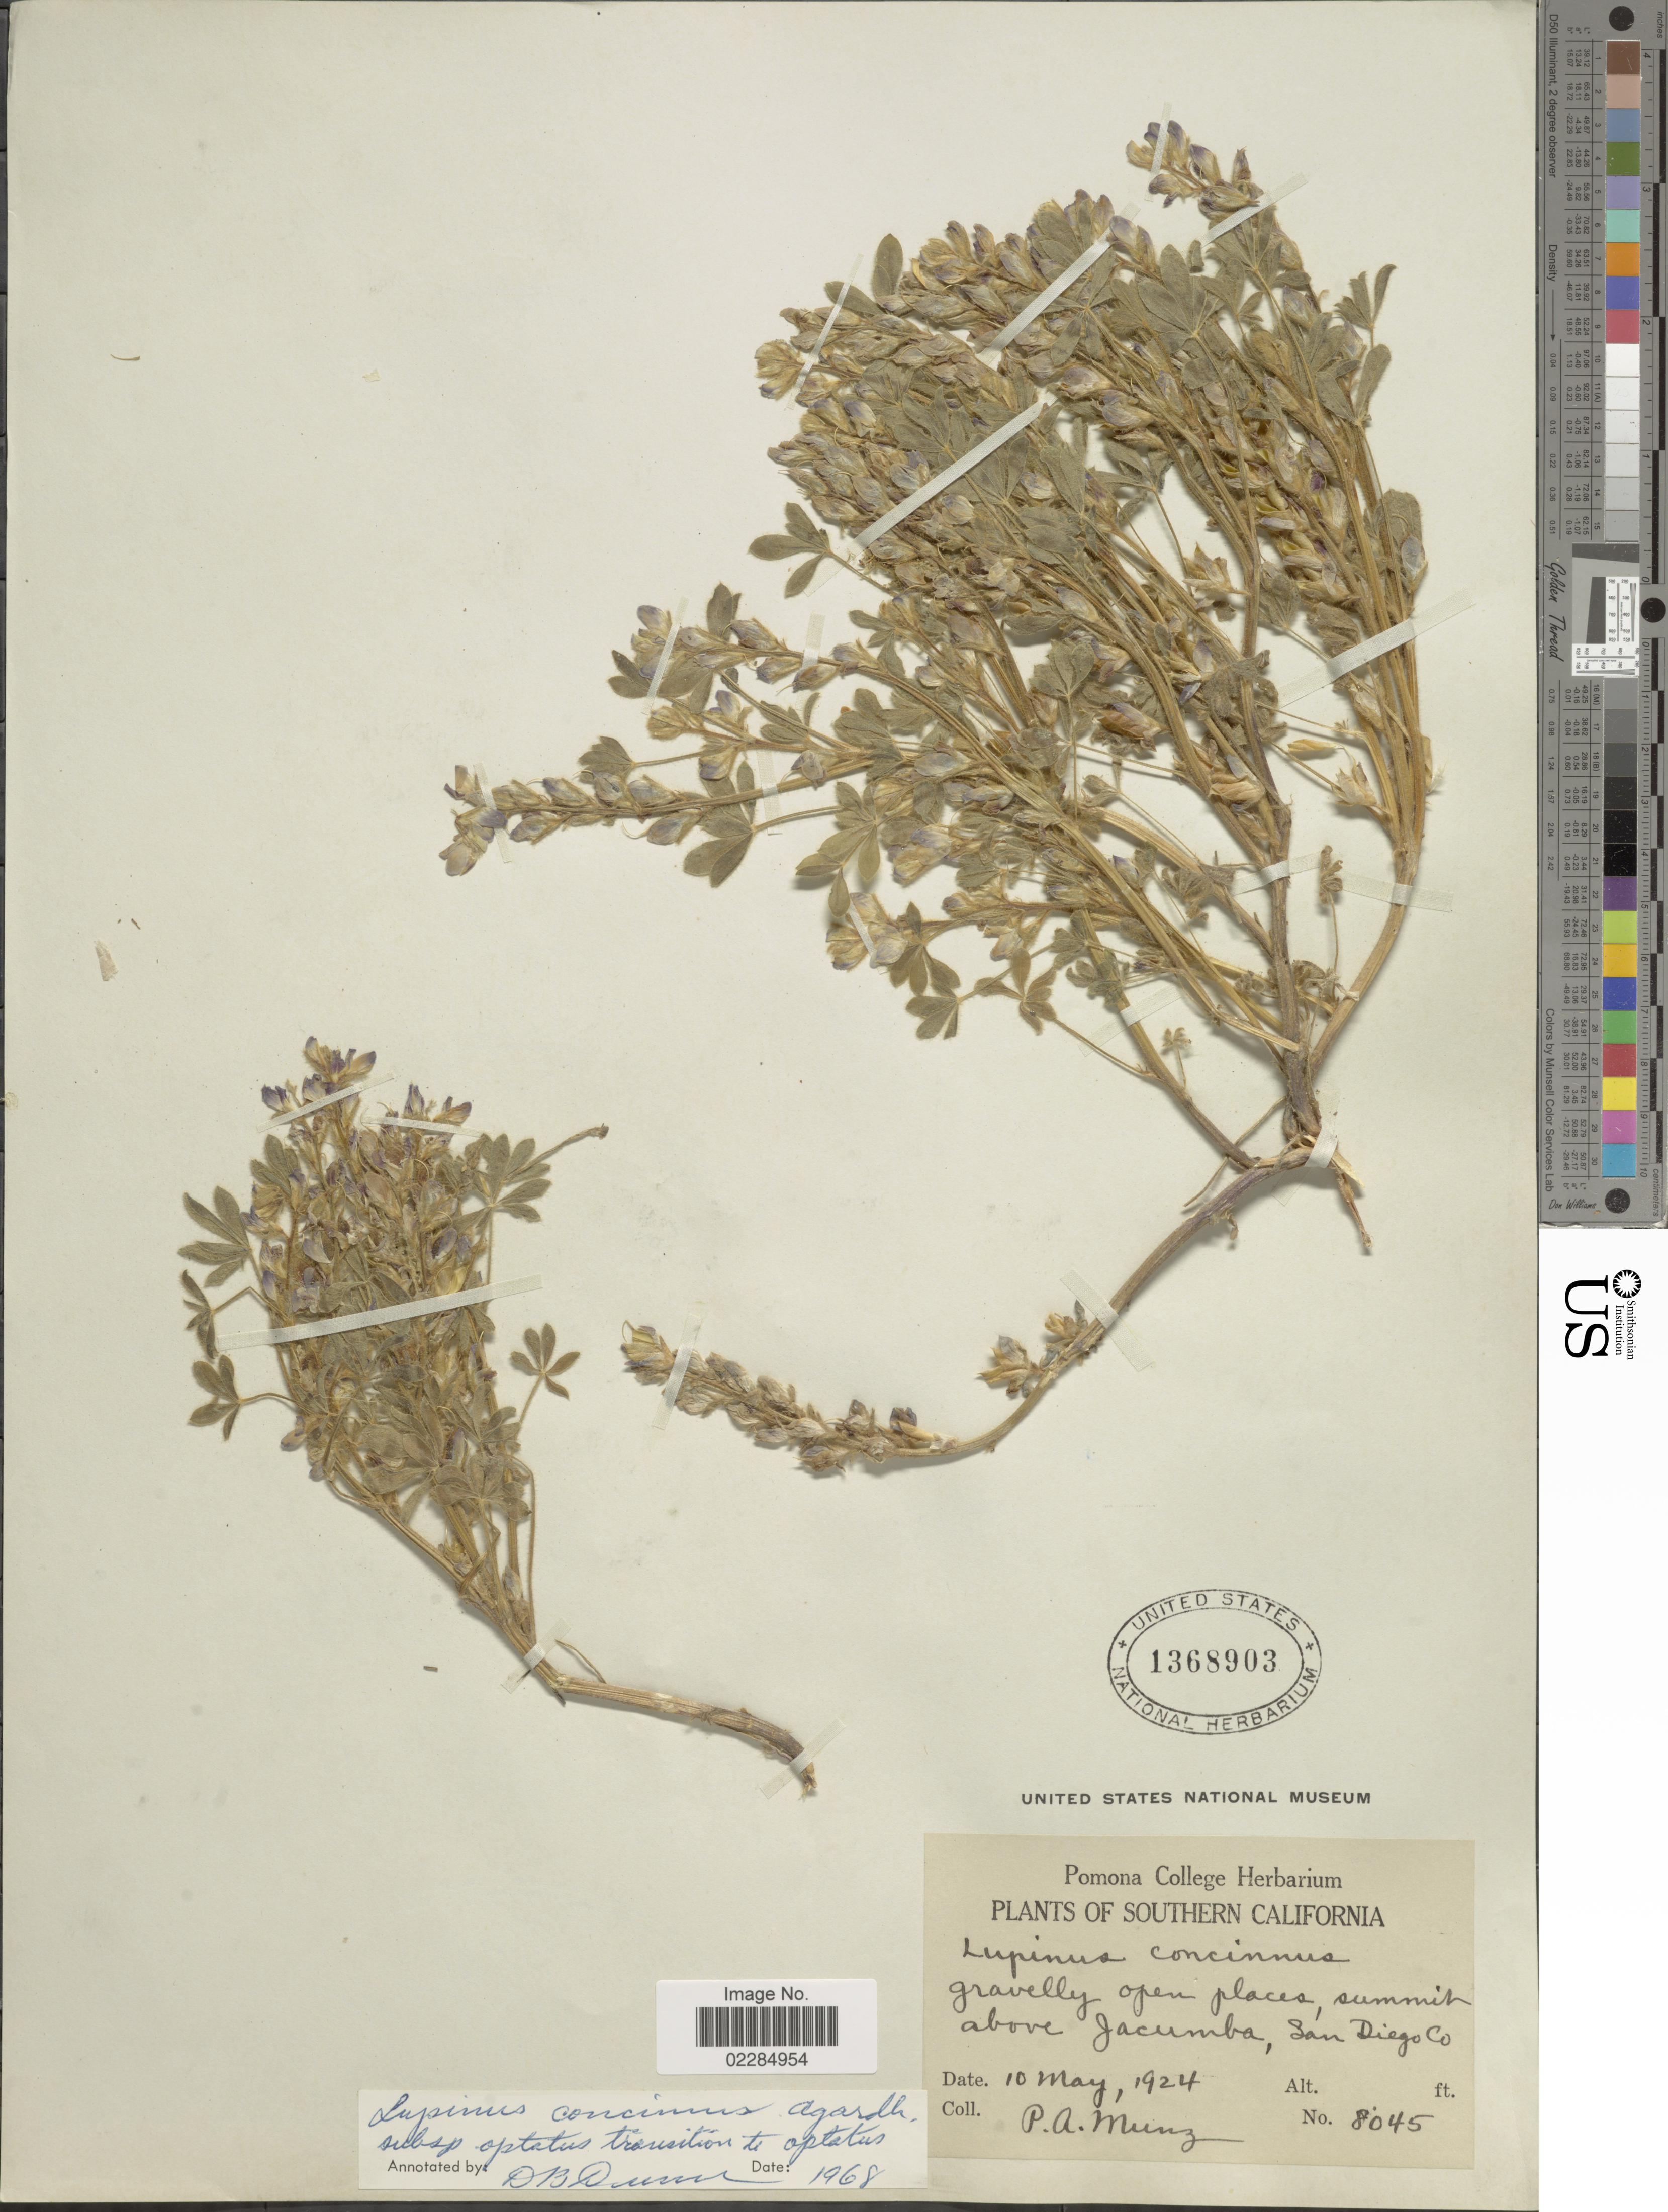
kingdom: Plantae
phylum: Tracheophyta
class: Magnoliopsida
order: Fabales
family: Fabaceae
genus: Lupinus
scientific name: Lupinus concinnus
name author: J. Agardh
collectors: P. A. Munz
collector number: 8045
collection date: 1924-05-10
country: United States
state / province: California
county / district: San Diego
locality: Southeastern California. Summit above Jacumba, San Diego Co.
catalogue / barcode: US 1368903